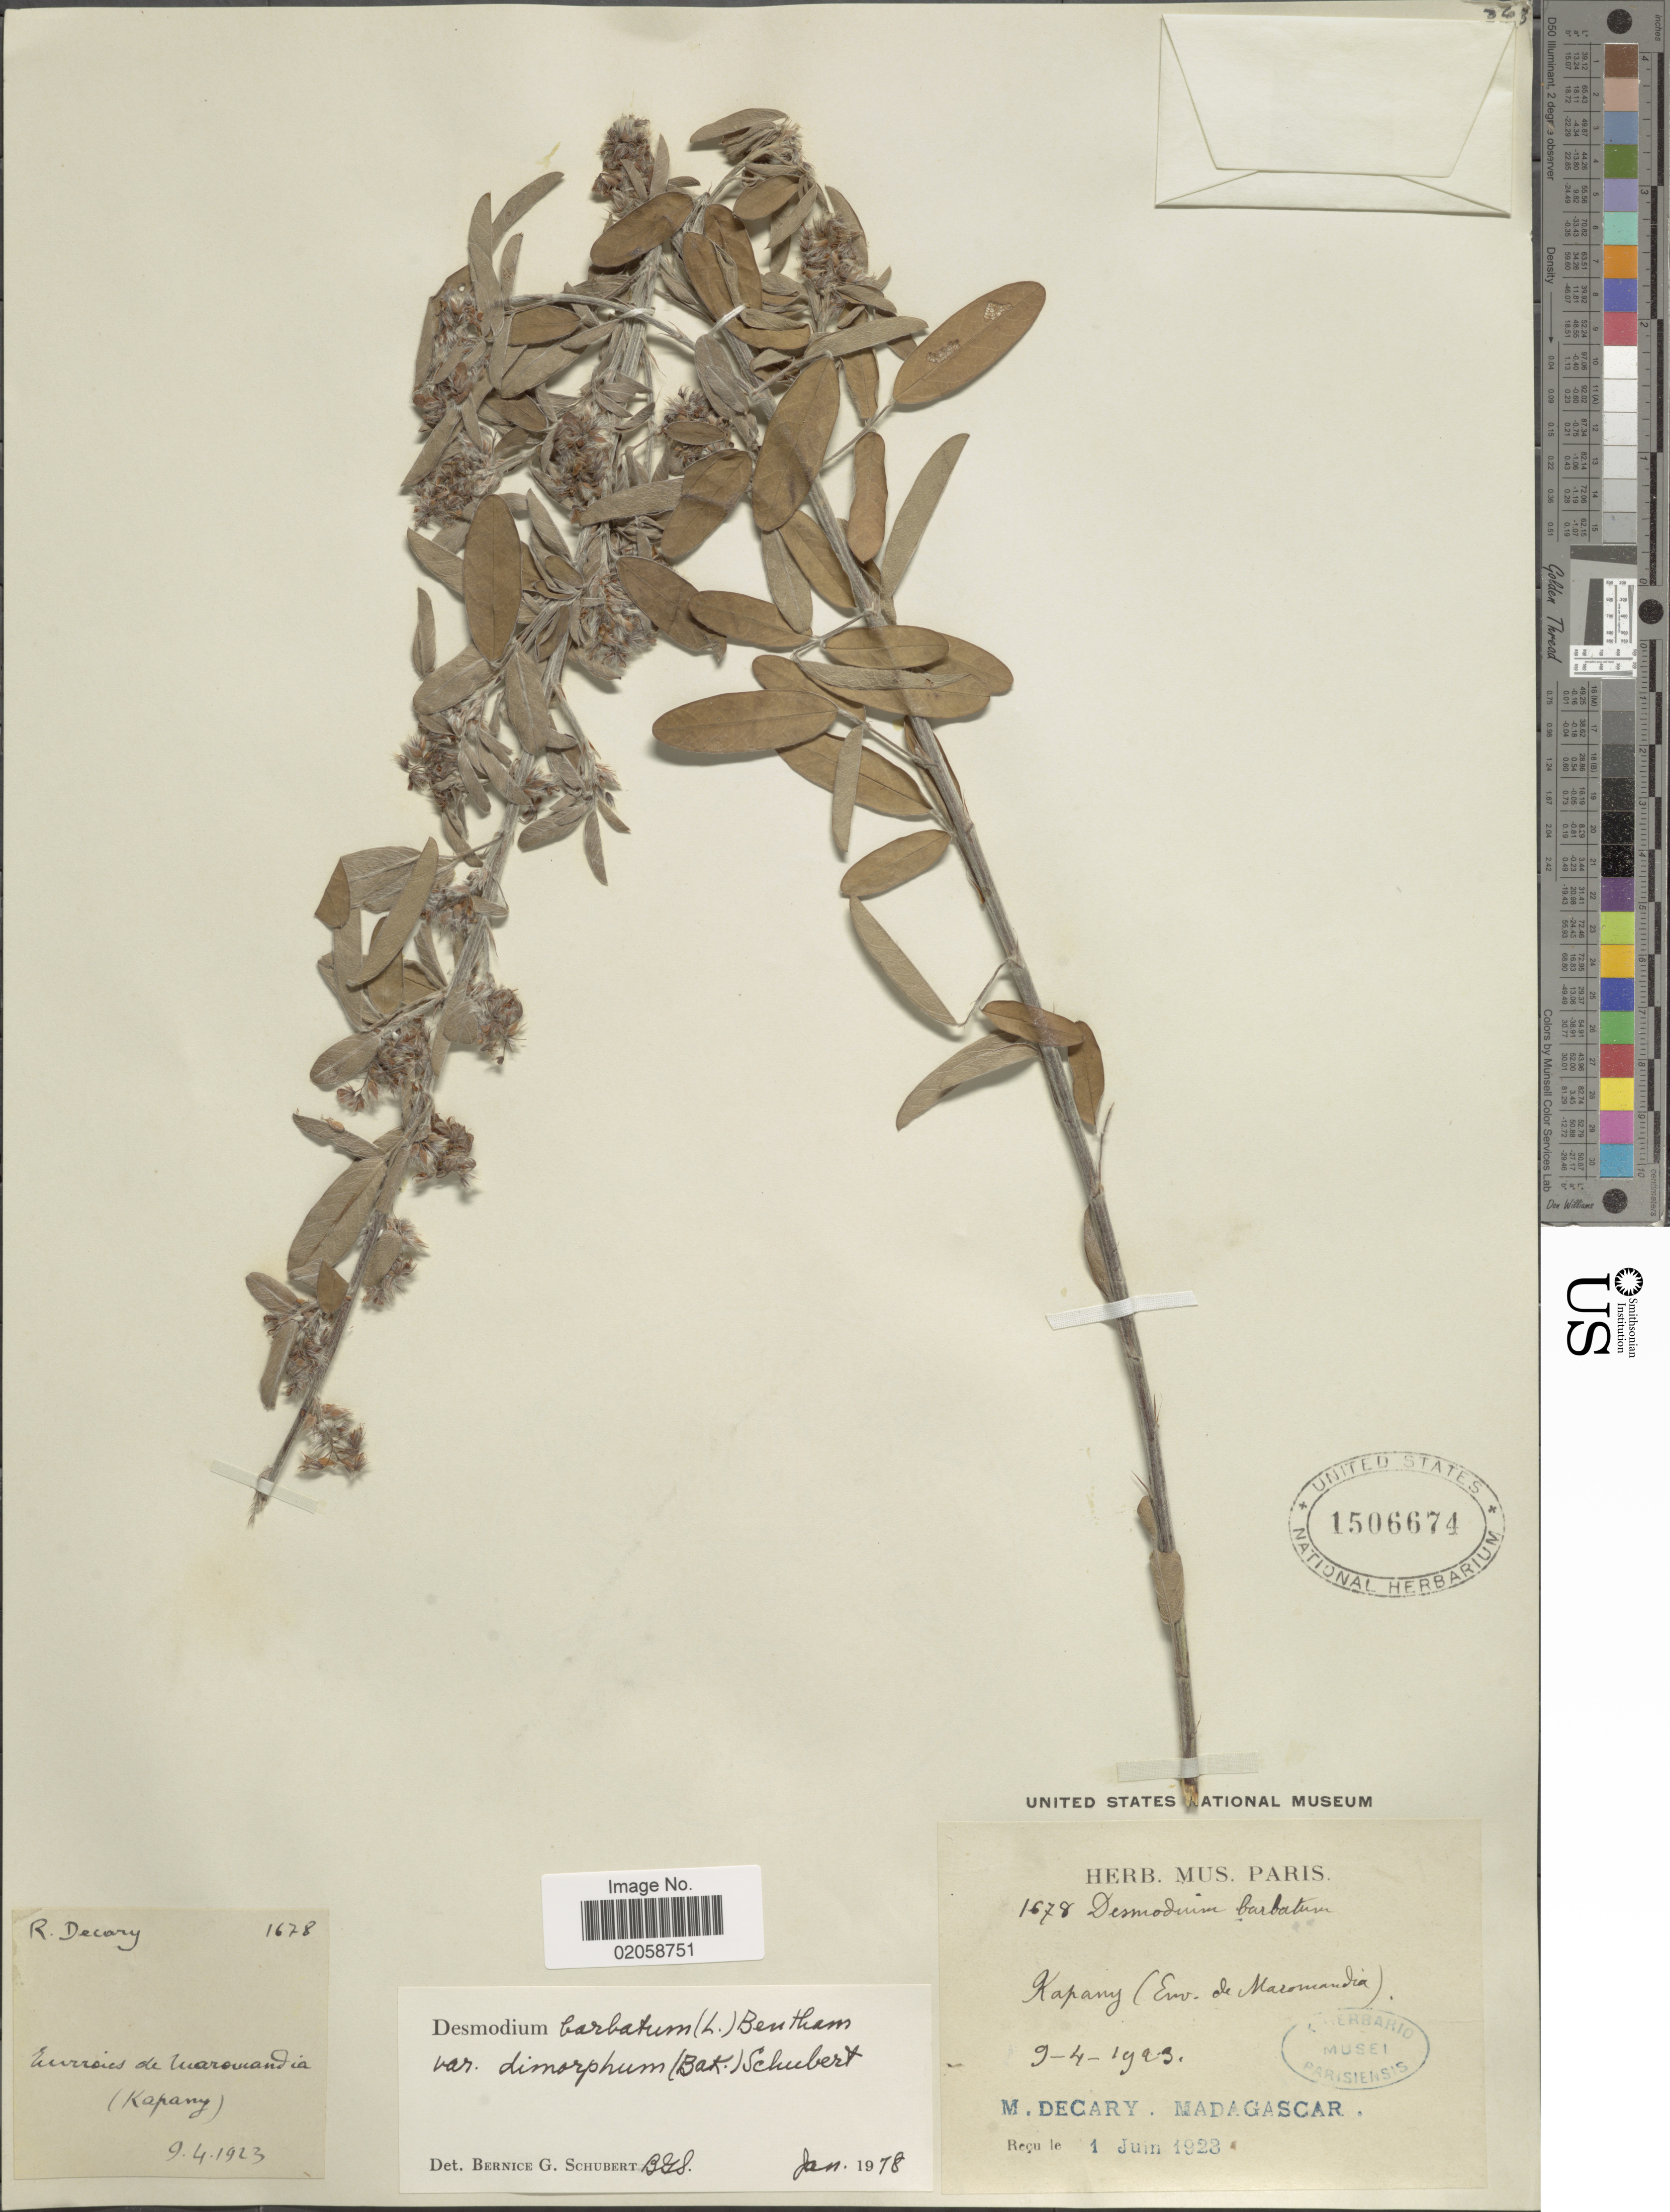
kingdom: Plantae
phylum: Tracheophyta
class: Magnoliopsida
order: Fabales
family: Fabaceae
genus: Grona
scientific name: Grona barbata var. dimorpha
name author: (Welw. ex Baker) H. Ohashi & K. Ohashi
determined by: Strong, Mark T., (BOT), Smithsonian Institution - National Museum of Natural History (UNITED STATES)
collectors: R. Decary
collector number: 1678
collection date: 1923-04-09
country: Madagascar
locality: Emrroies de Maromandia ( Kapany)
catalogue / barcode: US 1506674